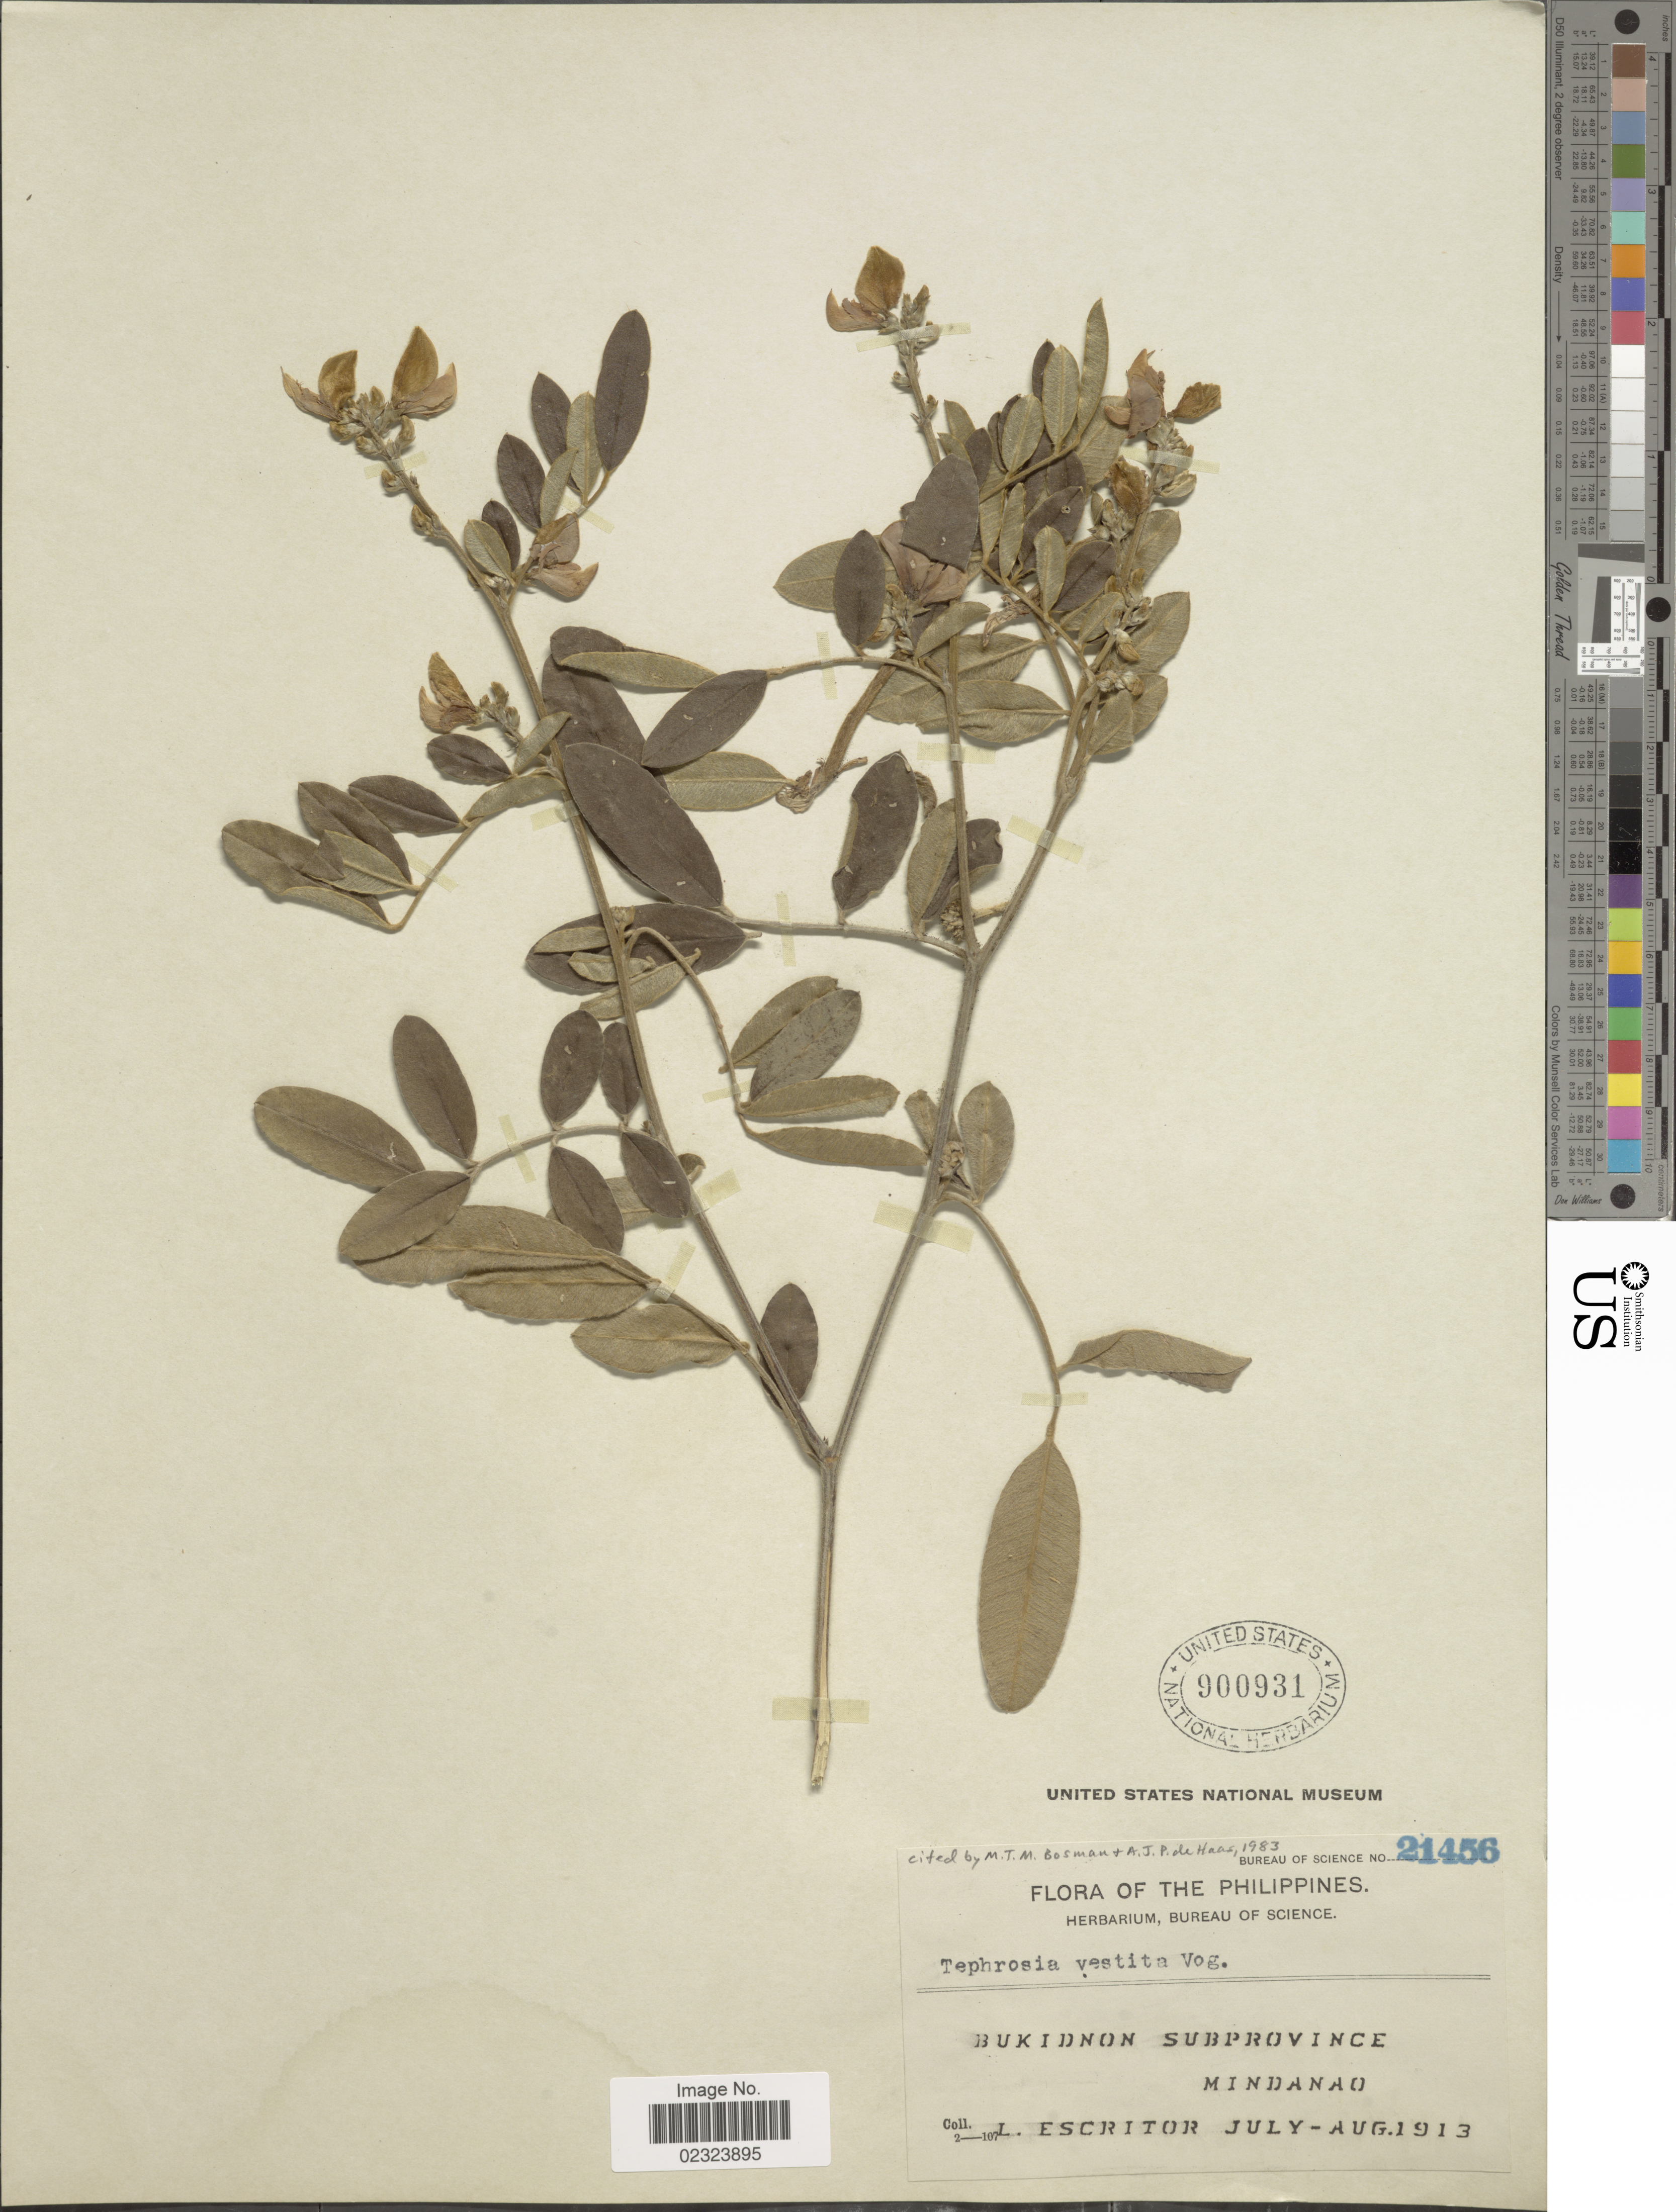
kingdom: Plantae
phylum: Tracheophyta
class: Magnoliopsida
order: Fabales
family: Fabaceae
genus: Tephrosia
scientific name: Tephrosia vestita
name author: Vogel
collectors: L. Escritor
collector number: Bureau of Science 21456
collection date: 1913-07/1913-08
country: Philippines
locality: Bukidnon Subprovince. Mindanao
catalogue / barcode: US 900931